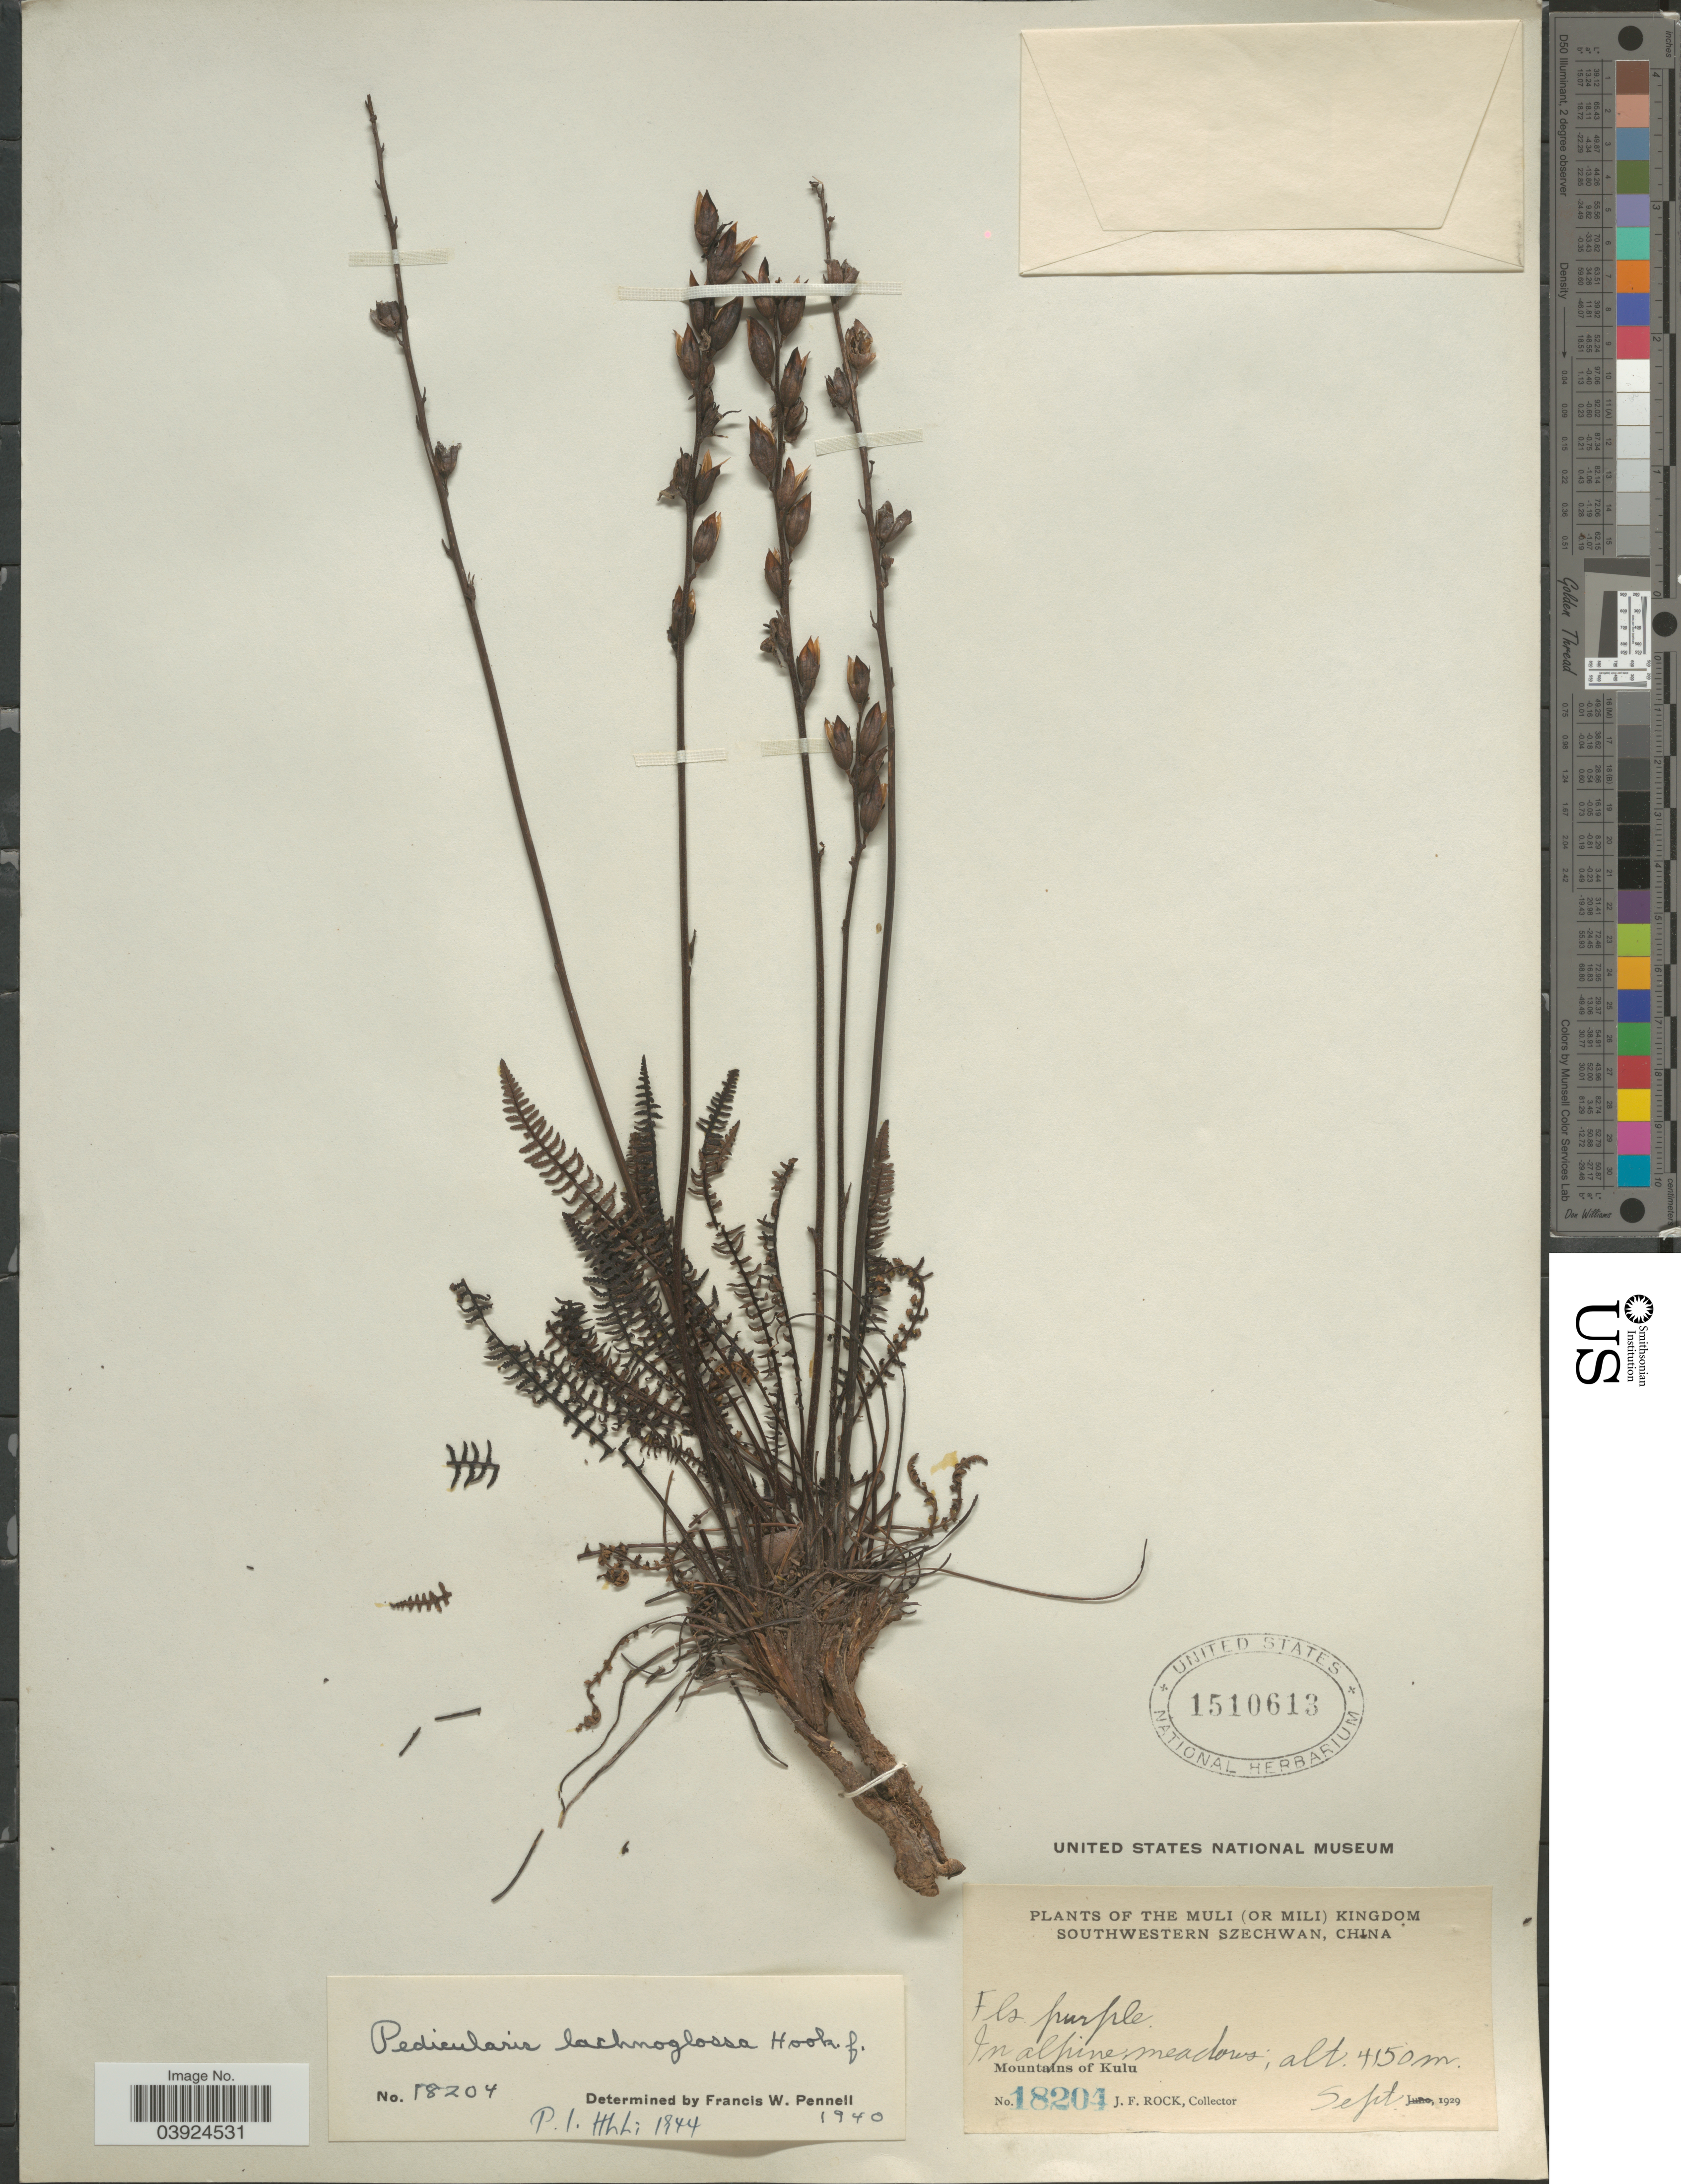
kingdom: Plantae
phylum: Tracheophyta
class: Magnoliopsida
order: Lamiales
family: Orobanchaceae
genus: Pedicularis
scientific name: Pedicularis lachnoglossa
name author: Hook. f.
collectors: J. Rock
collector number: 18204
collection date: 1929-09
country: China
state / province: Sichuan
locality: The Muli (or Mili) Kingdom southwestern Szechwan. Mountains of Kulu.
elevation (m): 4150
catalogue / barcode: US 1510613